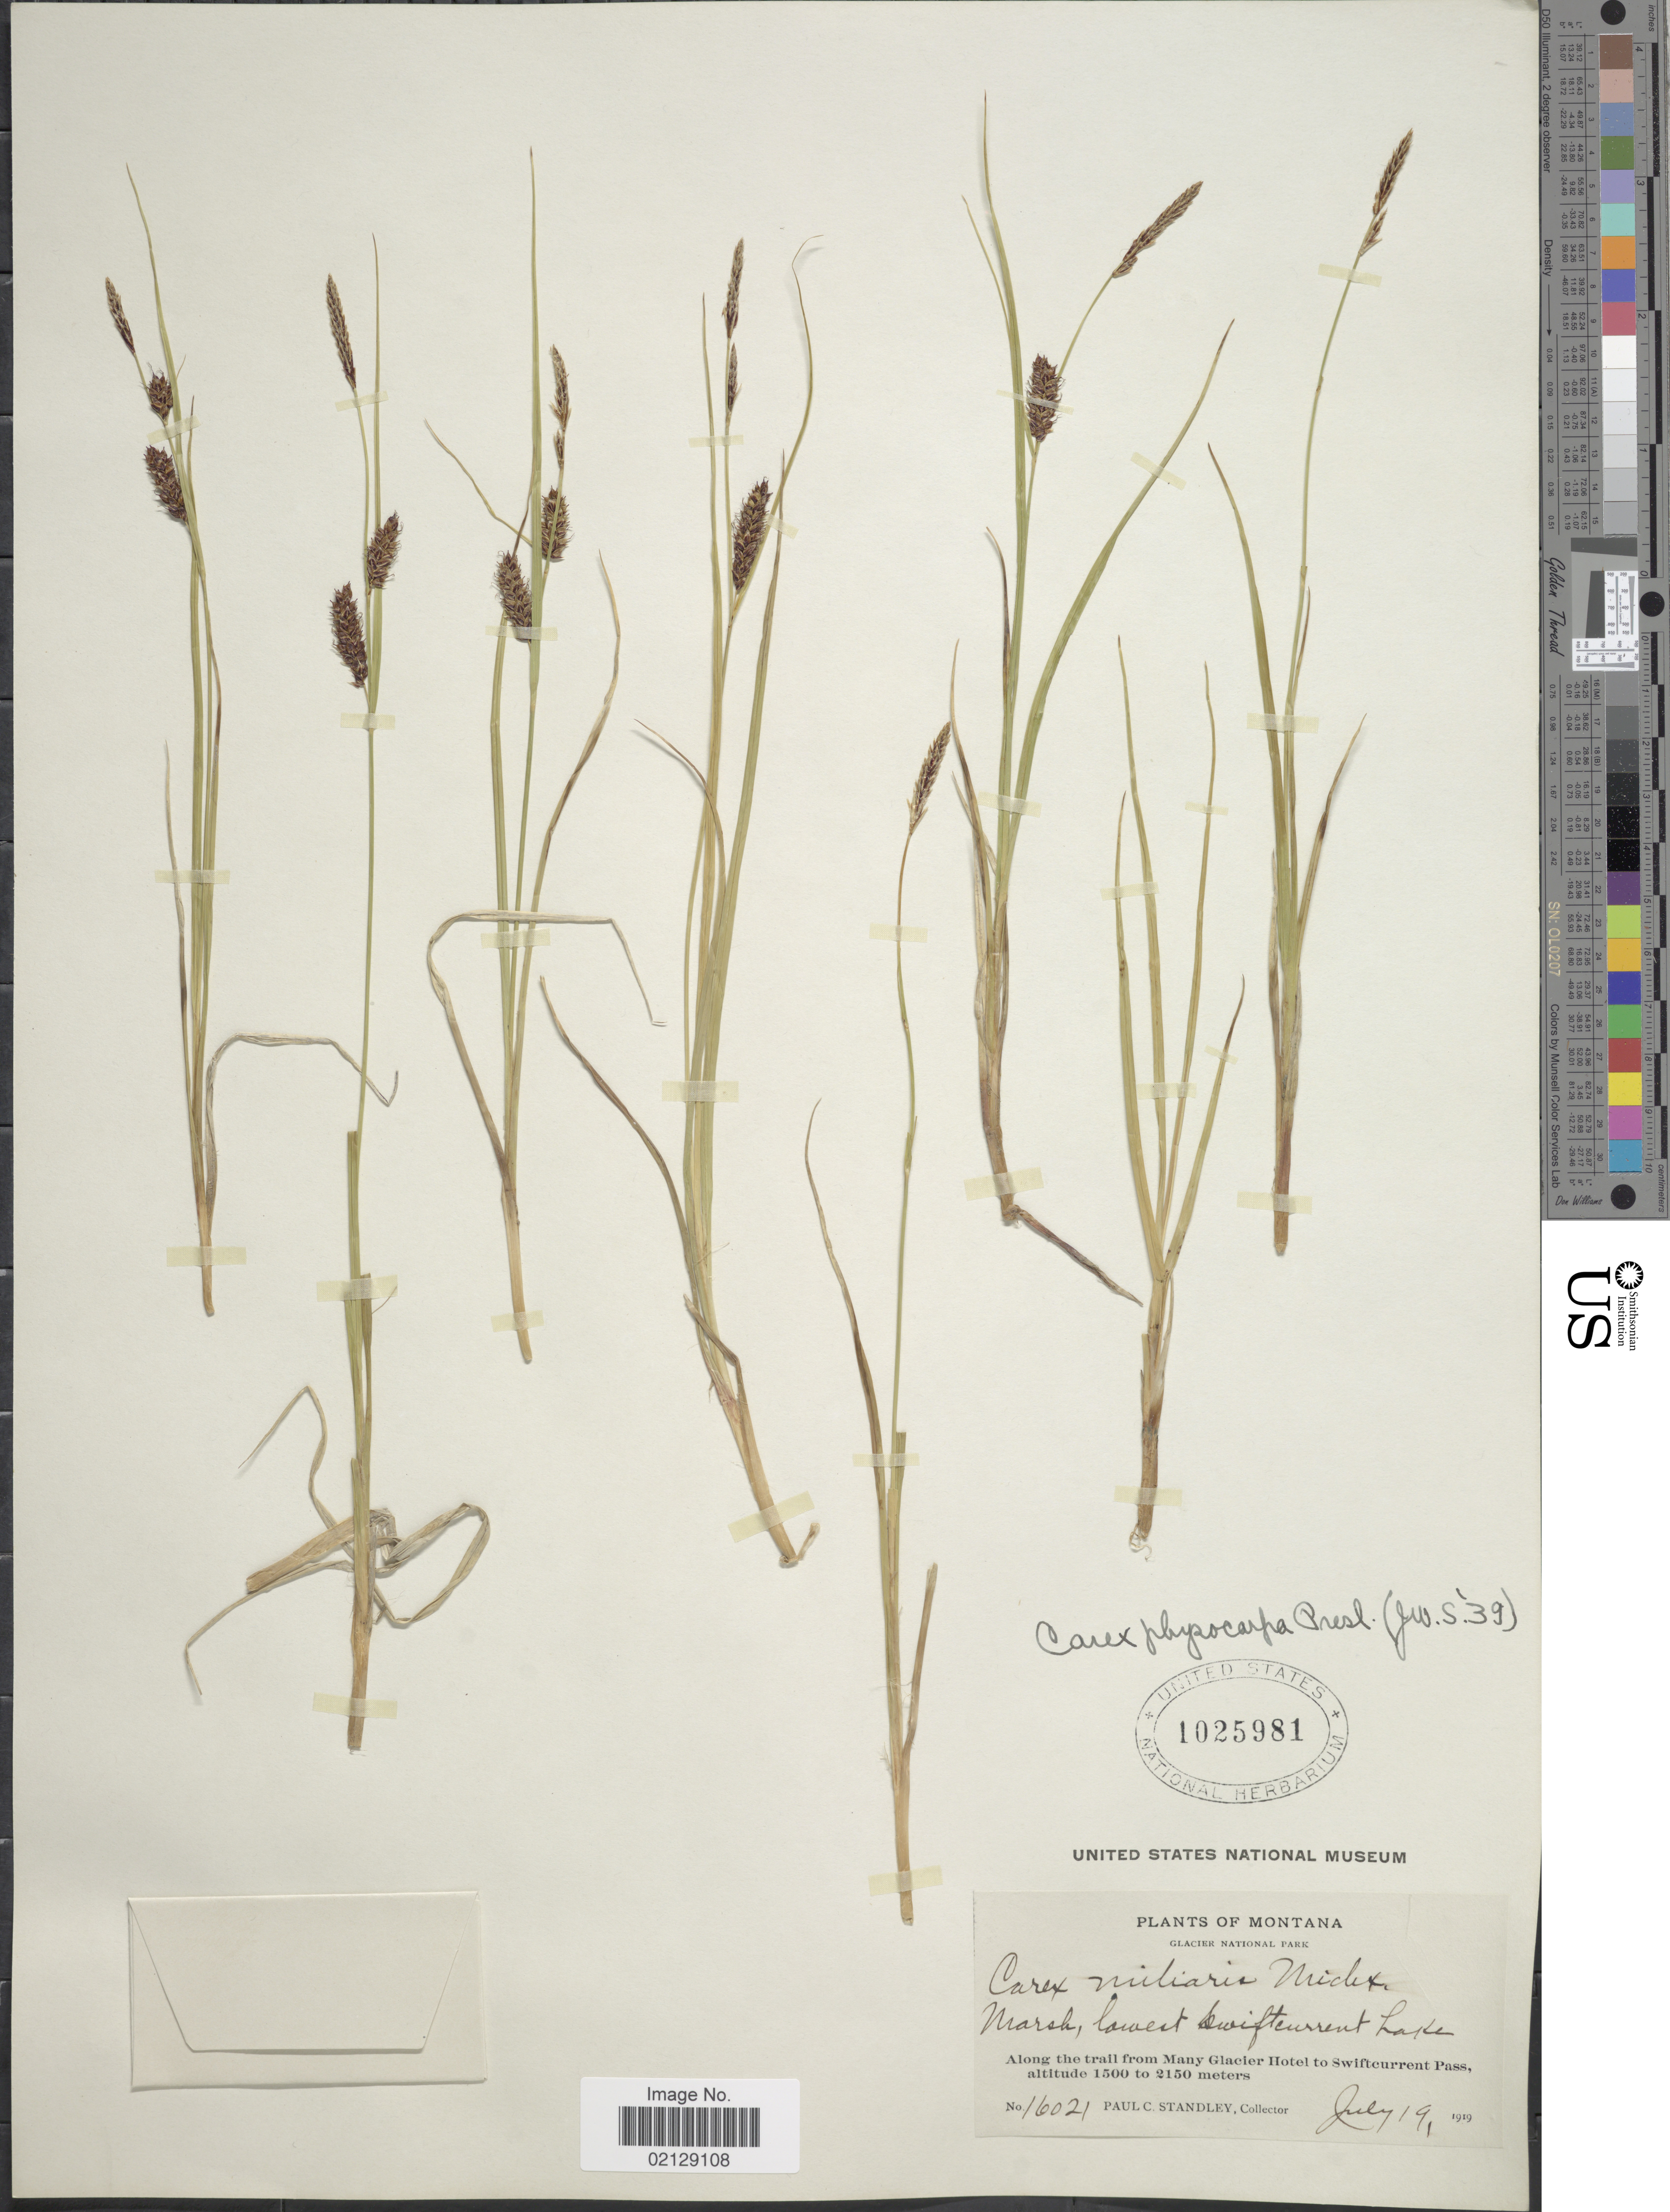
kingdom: Plantae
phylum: Tracheophyta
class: Liliopsida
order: Poales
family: Cyperaceae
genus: Carex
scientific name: Carex saxatilis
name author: L.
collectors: P. C. Standley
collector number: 16021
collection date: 1919-07-19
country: United States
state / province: Montana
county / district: Glacier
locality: Glacier National Park, along the trail from Many Glacier Hotel to Swiftcurrent Pass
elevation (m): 1500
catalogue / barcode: US 1025981